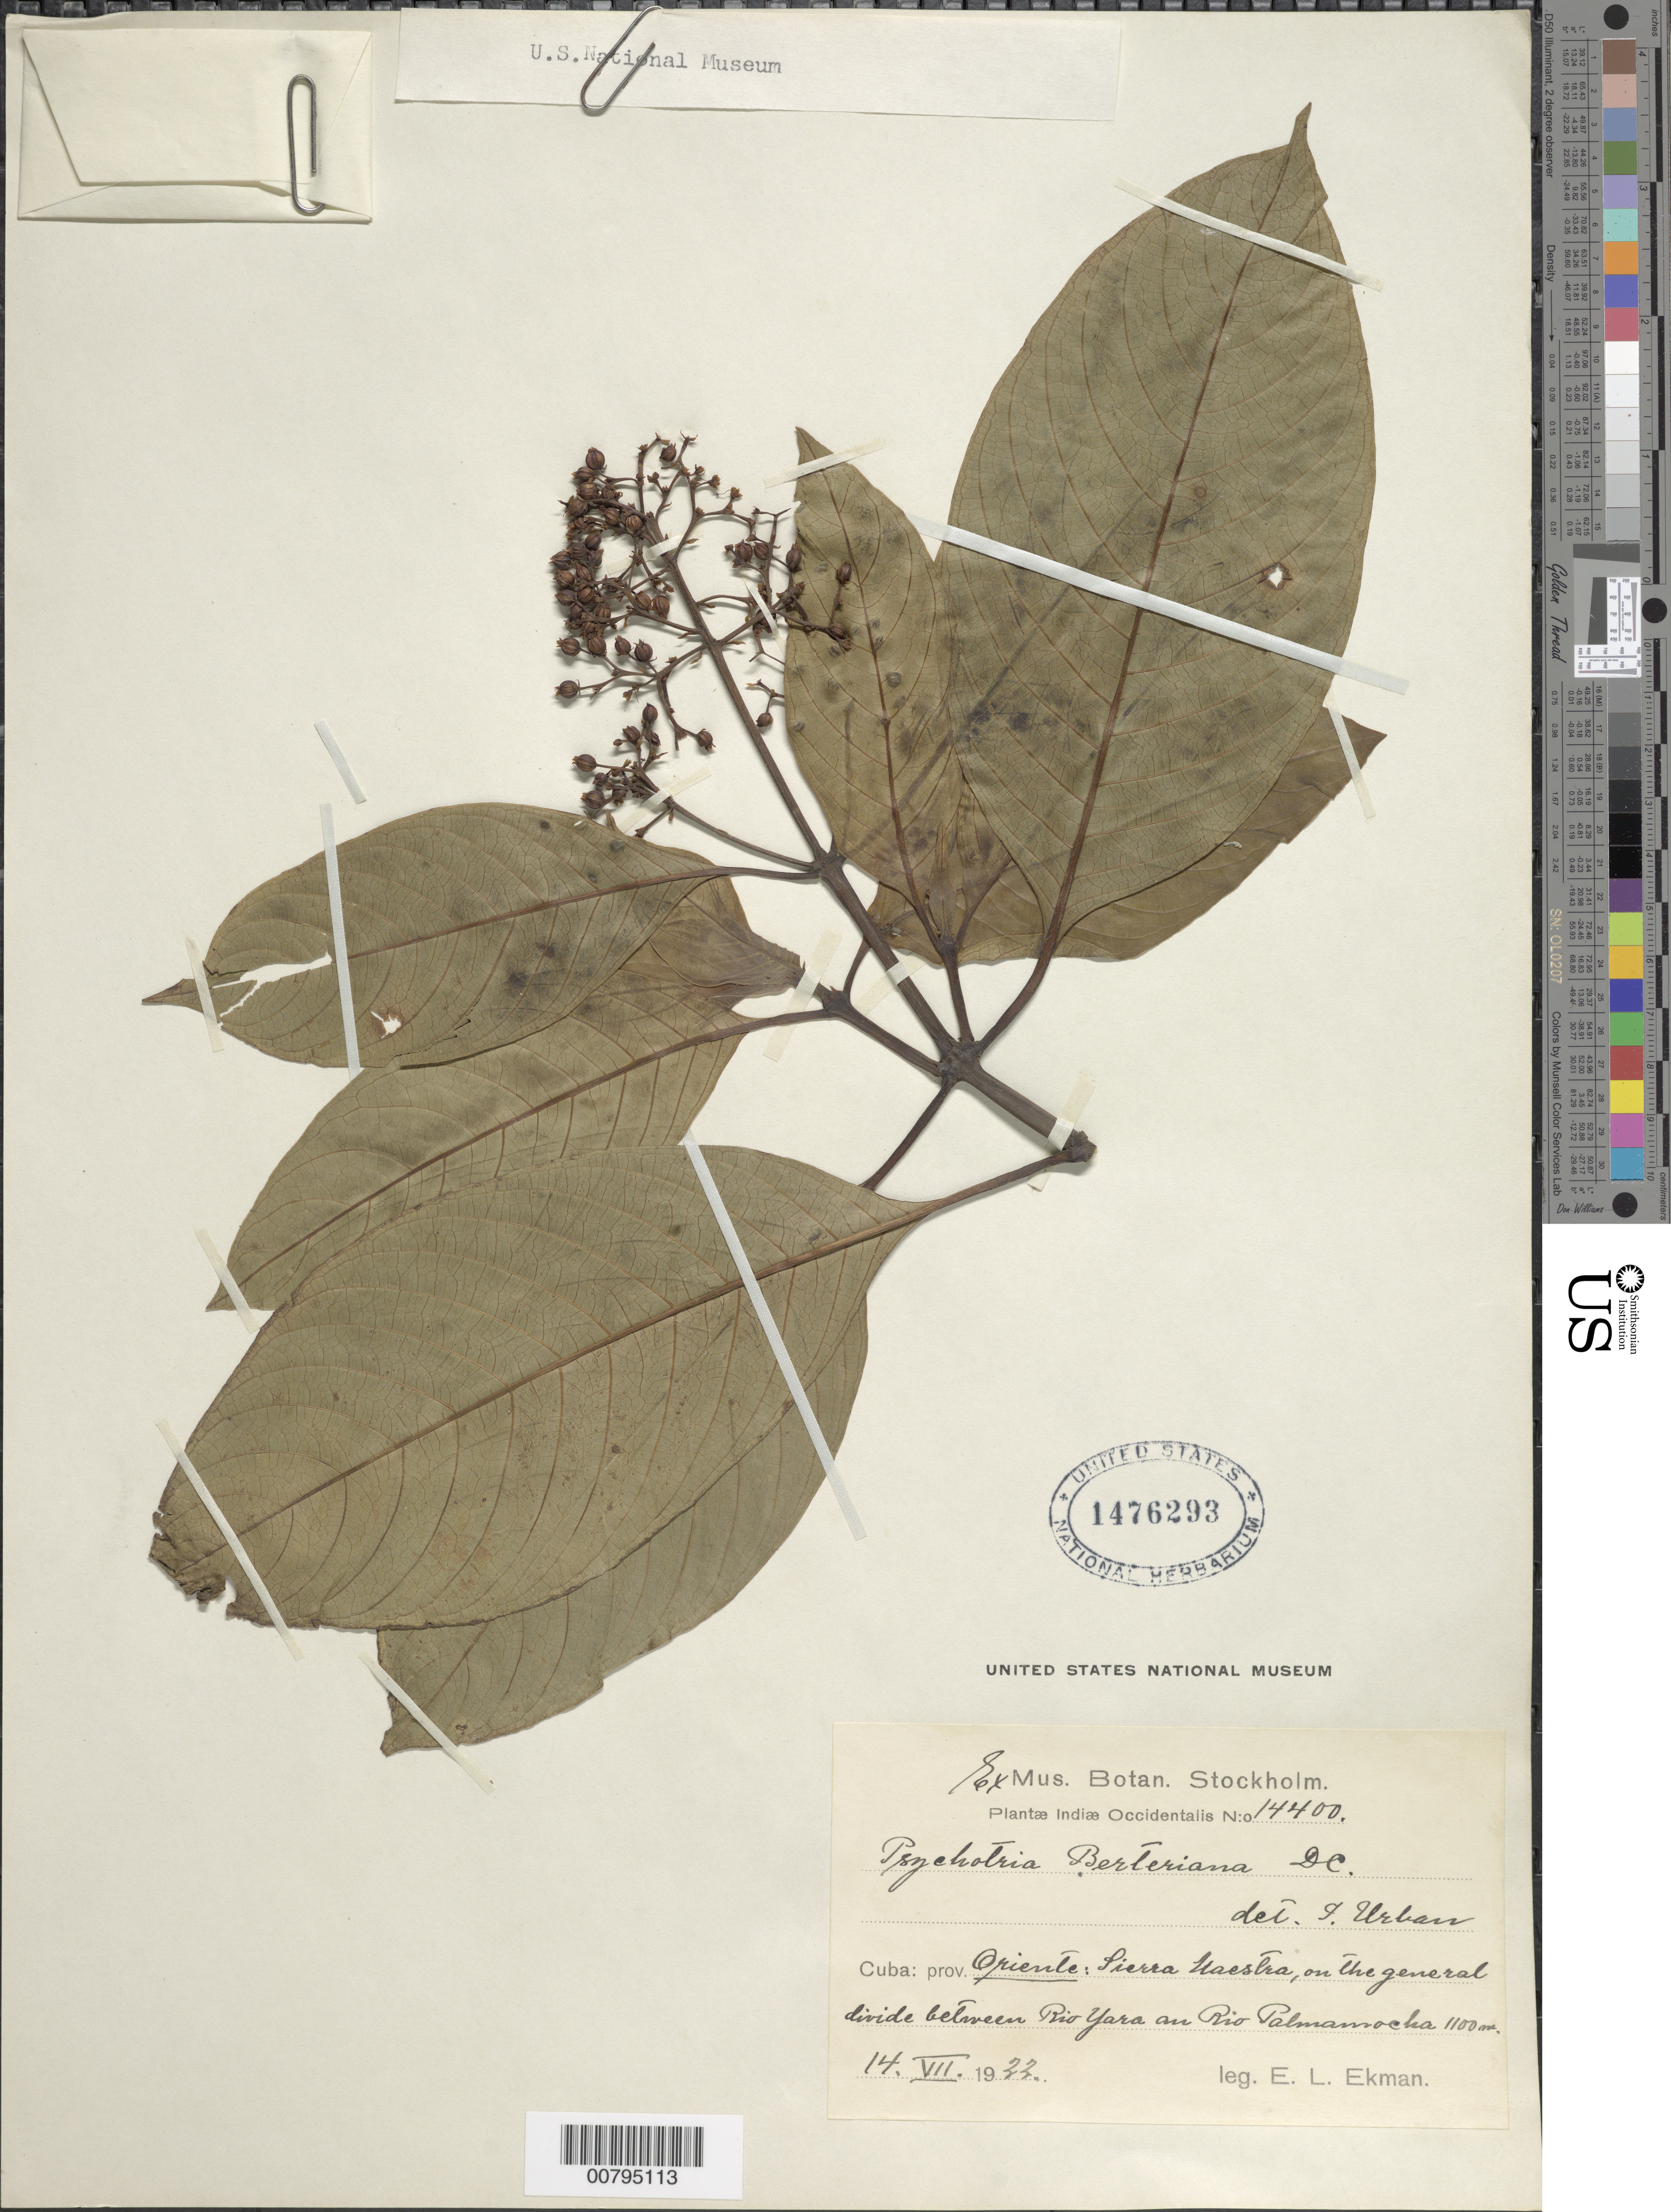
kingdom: Plantae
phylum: Tracheophyta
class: Magnoliopsida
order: Gentianales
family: Rubiaceae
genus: Psychotria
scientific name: Psychotria berteroana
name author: DC.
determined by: Urban, Ignatz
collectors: E. L. Ekman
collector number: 14400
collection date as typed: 14 Jul 1922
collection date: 1922-07-14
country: Cuba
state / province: Oriente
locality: Sierra Naestra, on the general divide between Rio Yara and Rio Palmamocha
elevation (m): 1100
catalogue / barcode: US 1476293